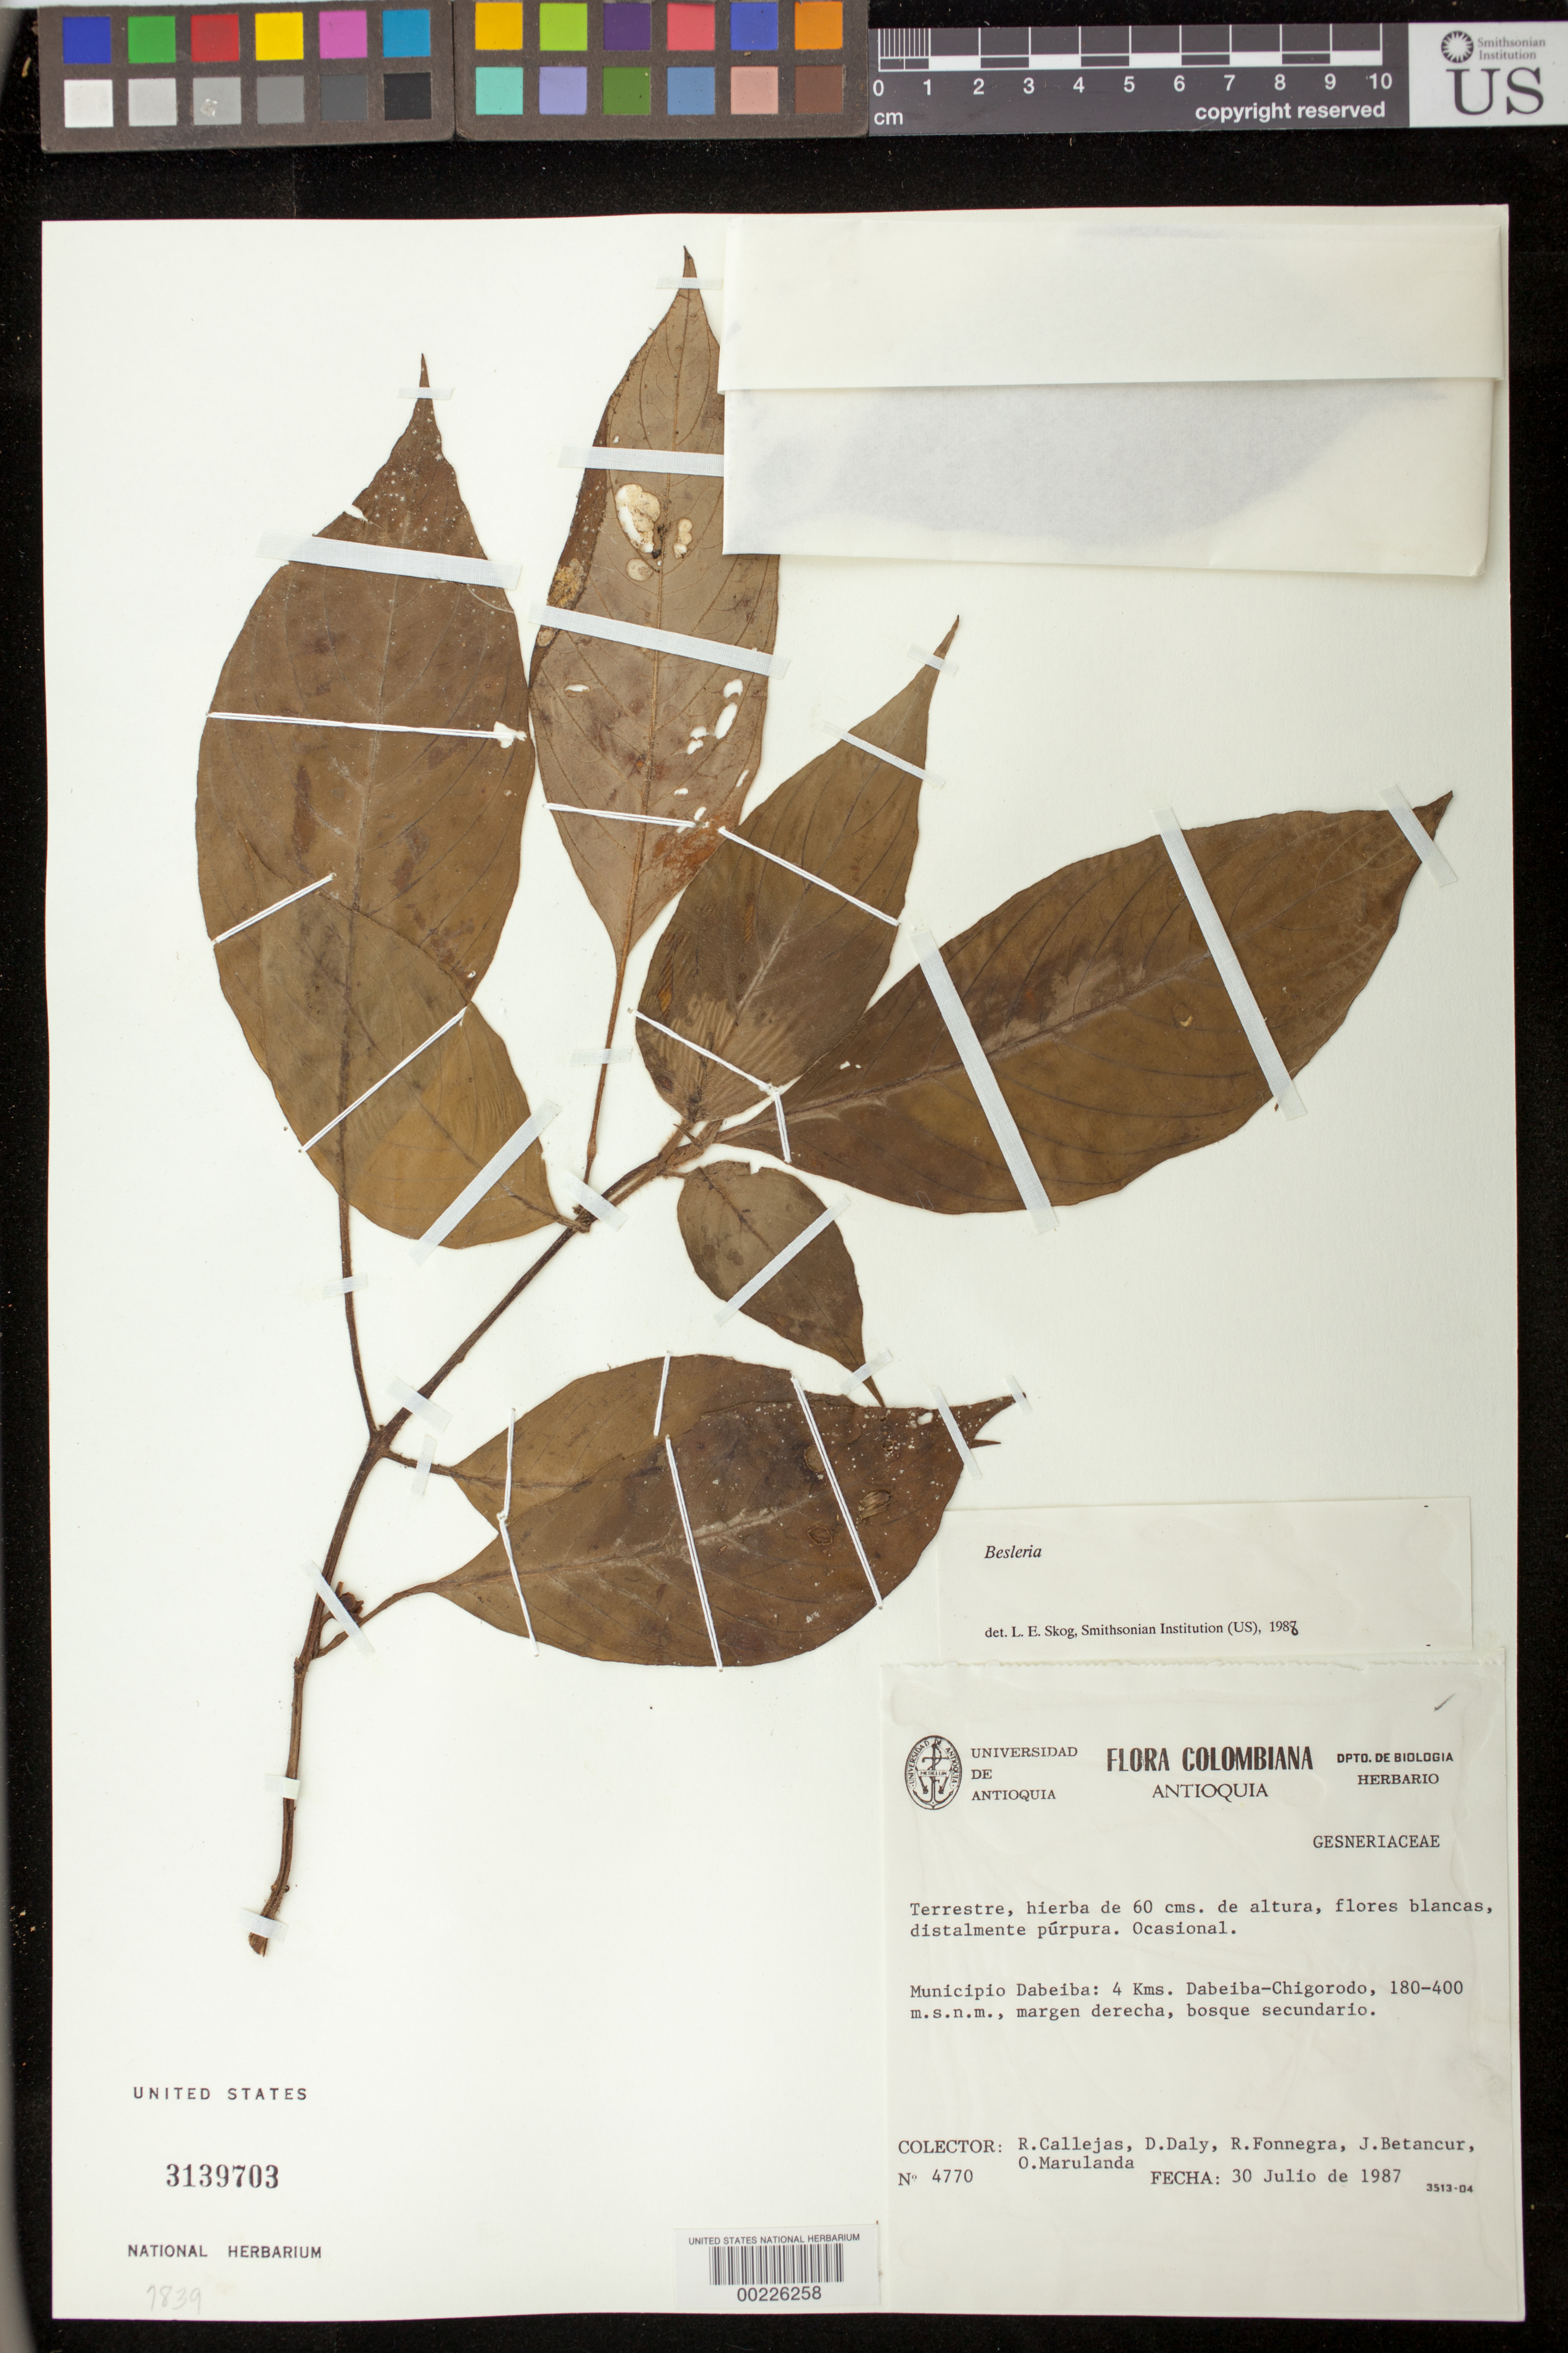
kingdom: Plantae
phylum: Tracheophyta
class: Magnoliopsida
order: Lamiales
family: Gesneriaceae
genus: Besleria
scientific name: Besleria sp.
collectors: R. Callejas & et al.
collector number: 4770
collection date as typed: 30 Jul 1987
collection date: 1987-07-30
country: Colombia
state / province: Antioquia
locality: Mpio. Dabeiba, 4 km Dabeiba-Chigorodo, right-hand bank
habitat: Secondary forest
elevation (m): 180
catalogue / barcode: US 3139703